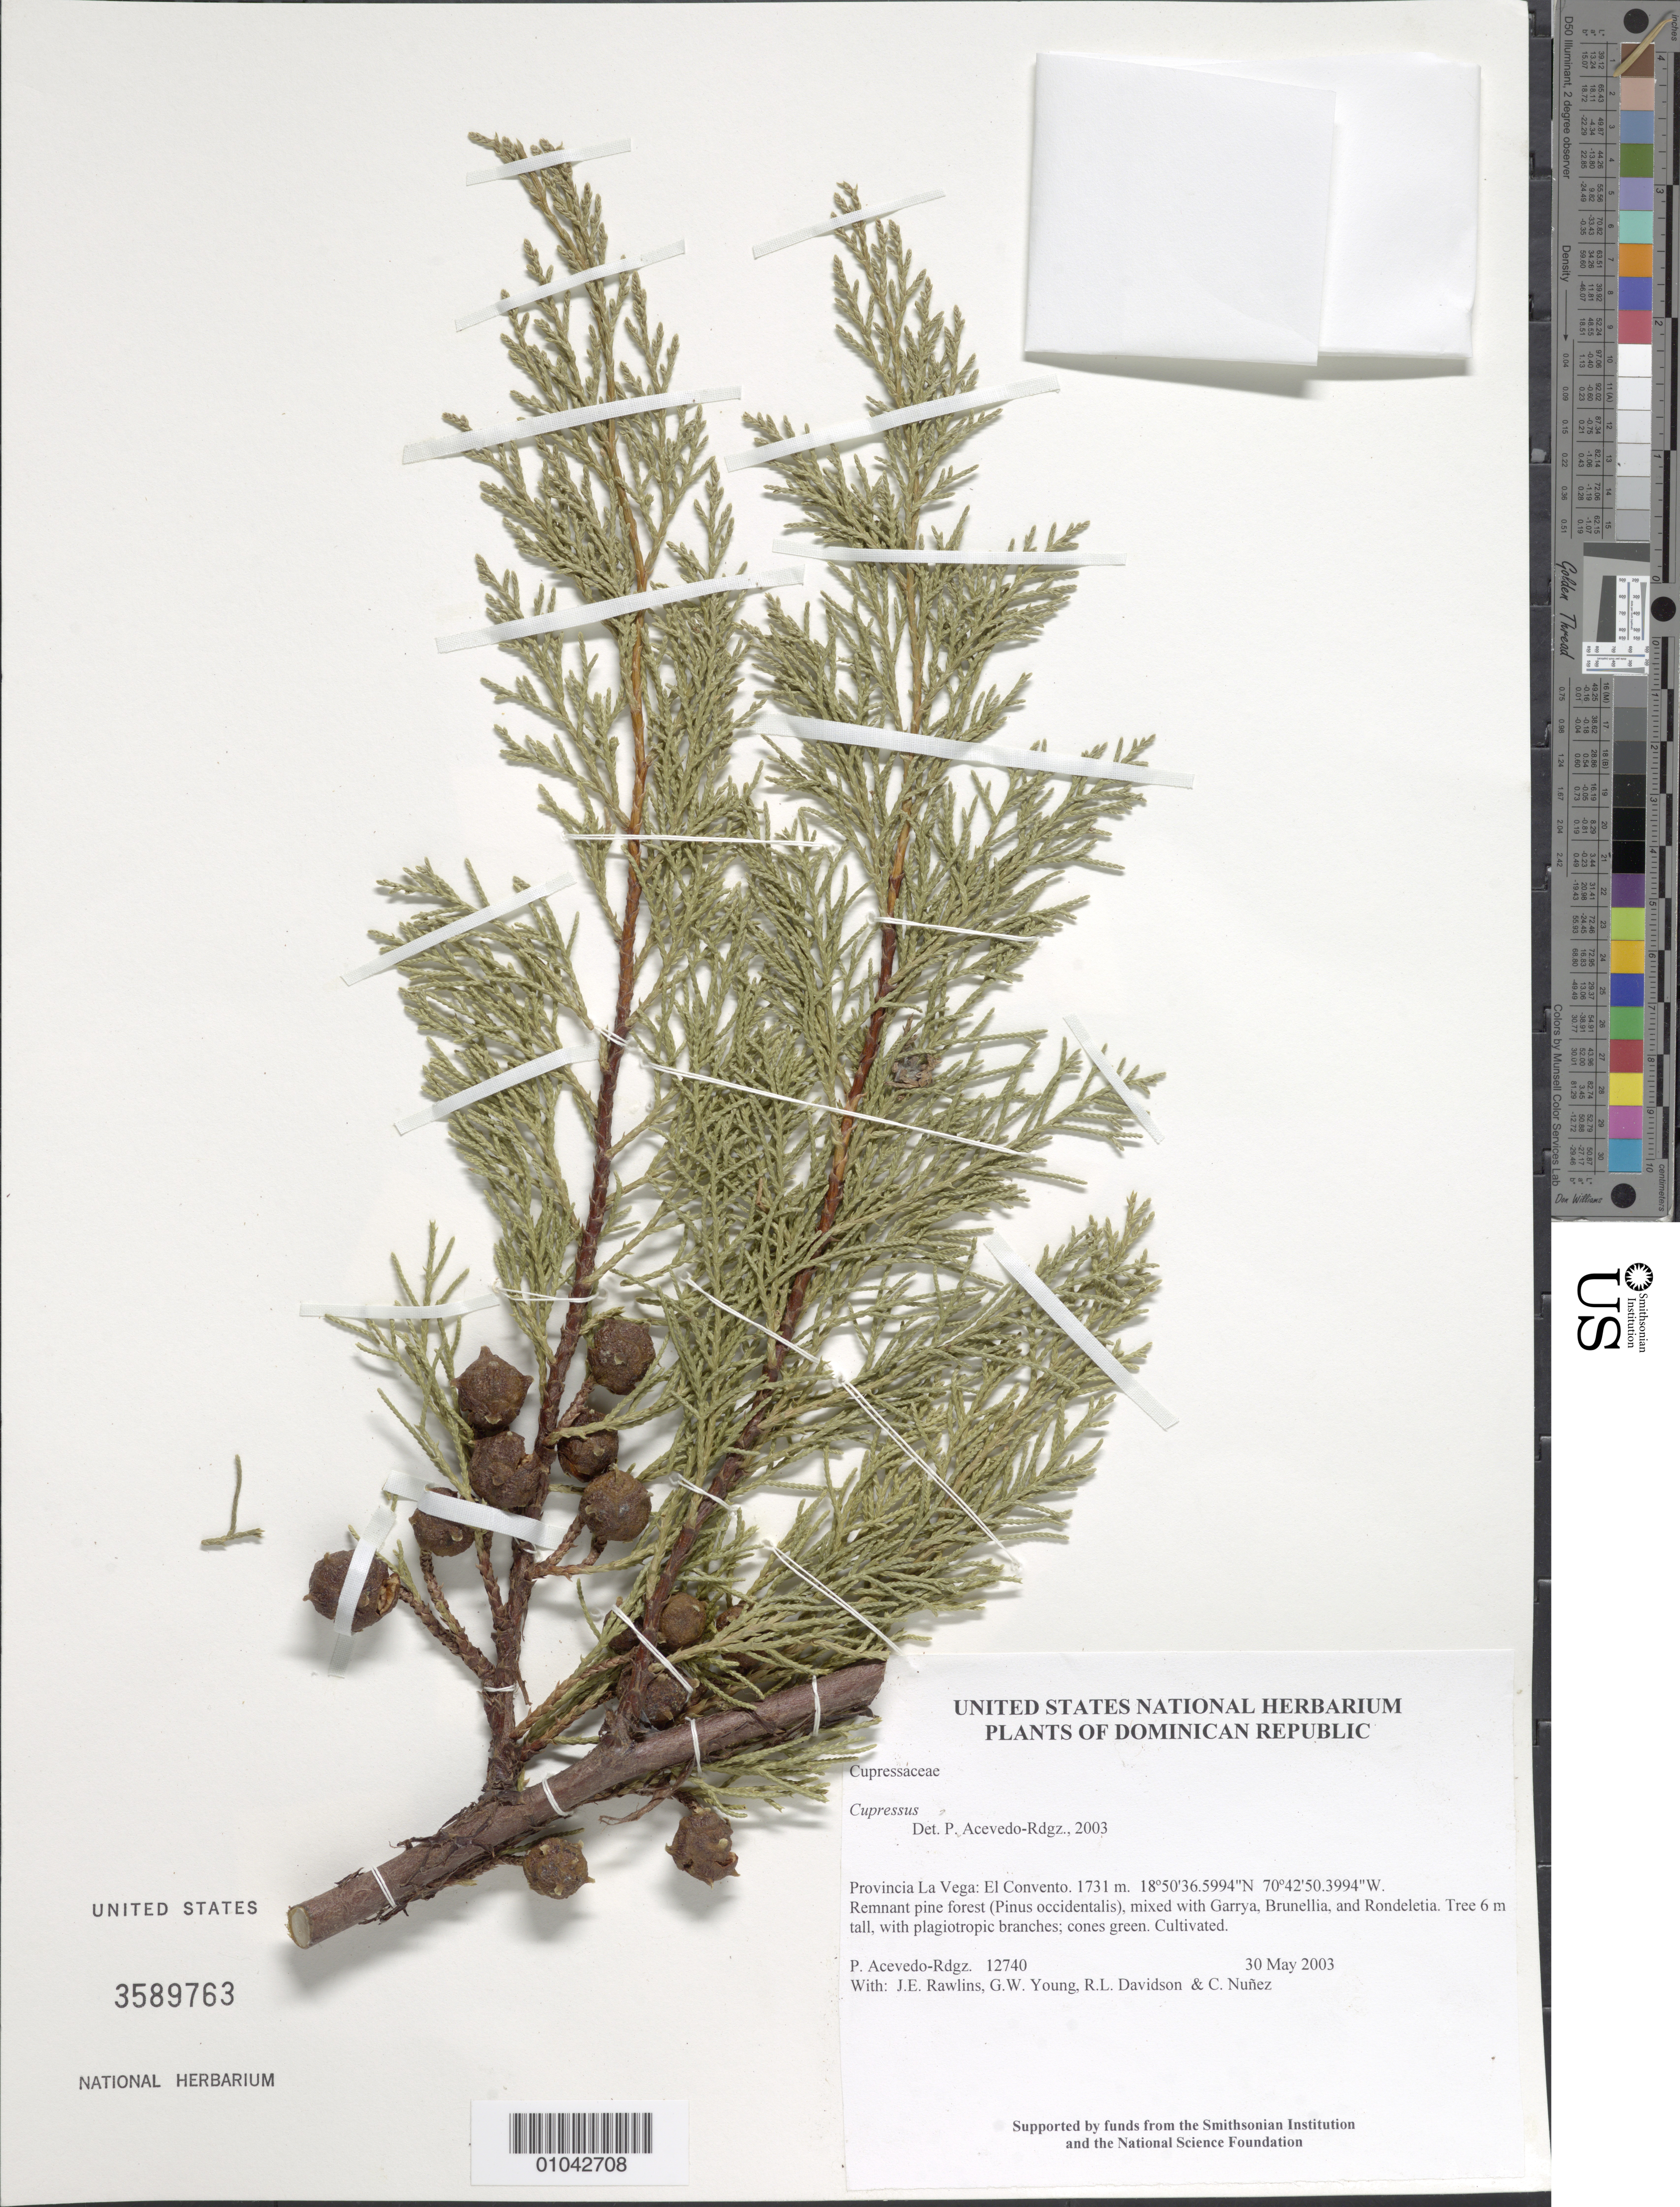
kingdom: Plantae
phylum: Tracheophyta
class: Pinopsida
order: Pinales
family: Cupressaceae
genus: Juniperus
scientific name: Juniperus gracilior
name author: Pilg. in Urb.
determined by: Acevedo-Rodriguez, P., (US), Smithsonian Institution - National Museum of Natural History (UNITED STATES)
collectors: P. Acevedo-Rodr., J. Rawlins, G. Young, R. Davidson & C. Nunez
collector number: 12740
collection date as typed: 30 May 2003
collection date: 2003-05-30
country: Dominican Republic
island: Hispaniola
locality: Provincia La Vega: El Convento.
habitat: Remnant pine forest (Pinus occidentalis), mixed with Garrya, Brunellia, and Rondeletia.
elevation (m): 1731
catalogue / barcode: US 3589763